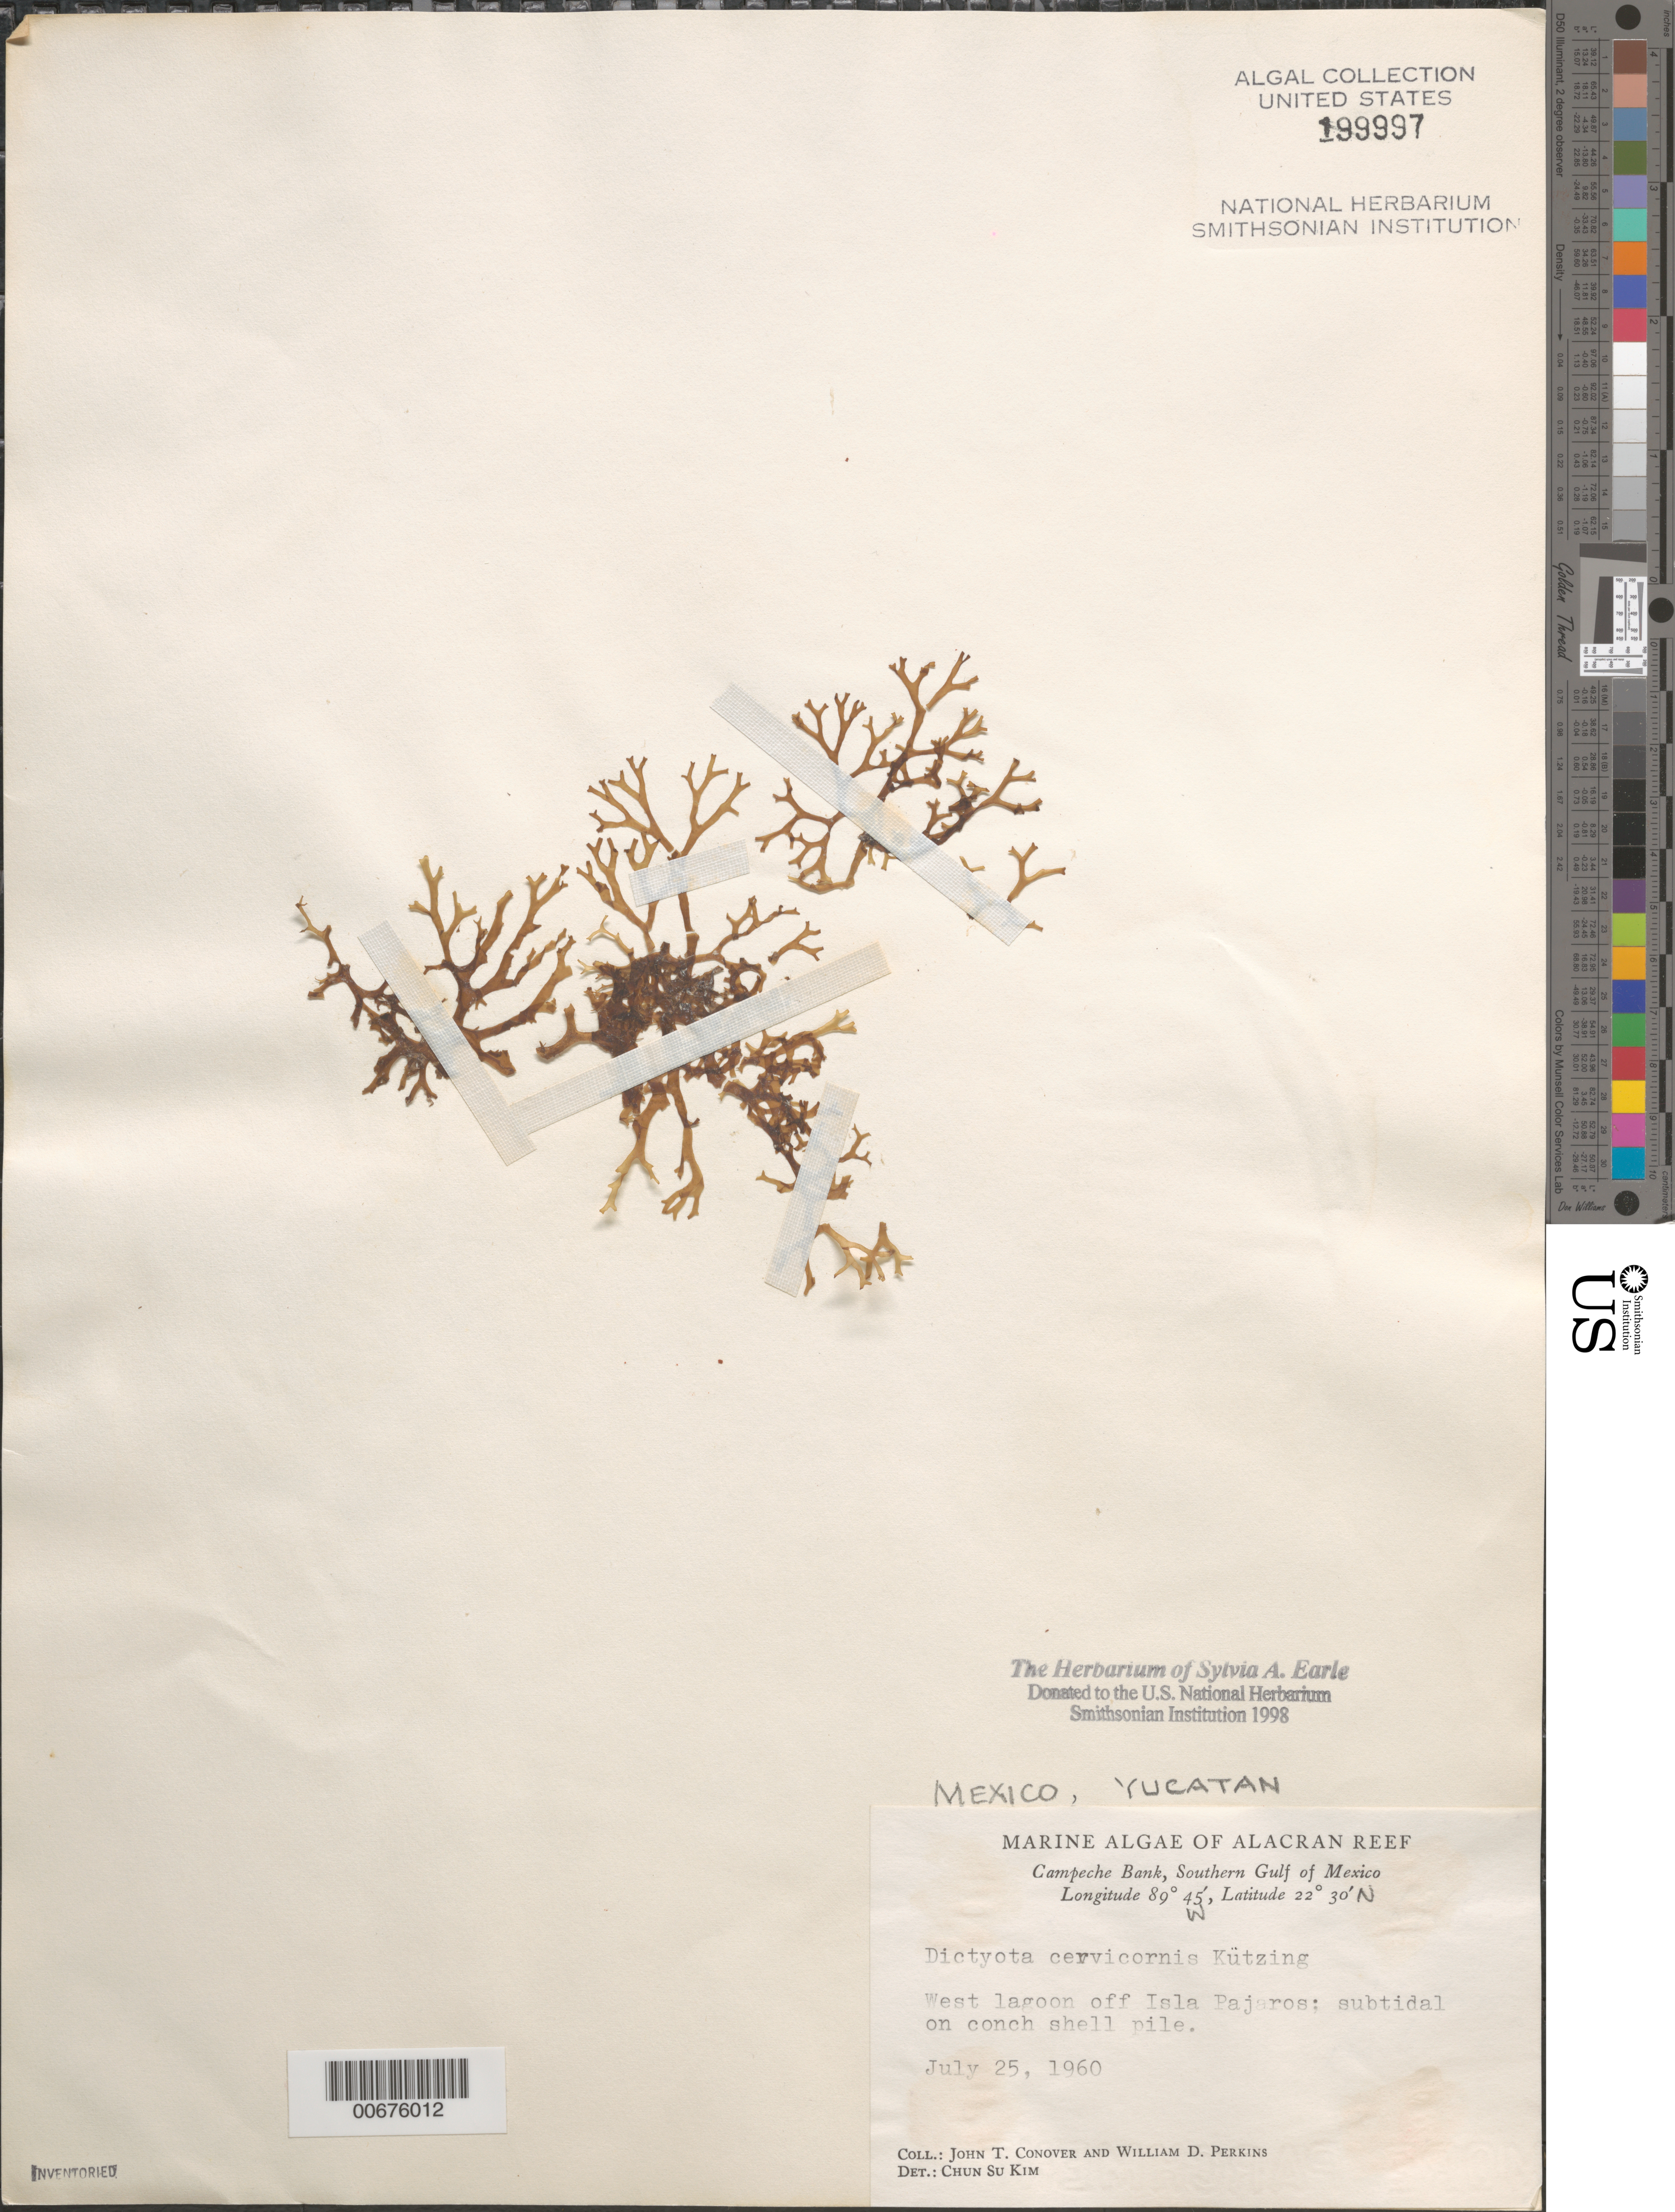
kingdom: Chromista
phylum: Ochrophyta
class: Phaeophyceae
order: Dictyotales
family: Dictyotaceae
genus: Dictyota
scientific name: Dictyota cervicornis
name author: Kütz.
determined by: Kim, Chun Su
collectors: J. T. Conover & W. D. Perkins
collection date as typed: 25 Jul 1960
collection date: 1960-07-25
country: Mexico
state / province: Yucatan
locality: Alacran Reef, reef east of Isla Pajaros, Campeche Bank, southern Gulf of Mexico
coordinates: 22 30' N, 89 45' W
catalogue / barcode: US 199997